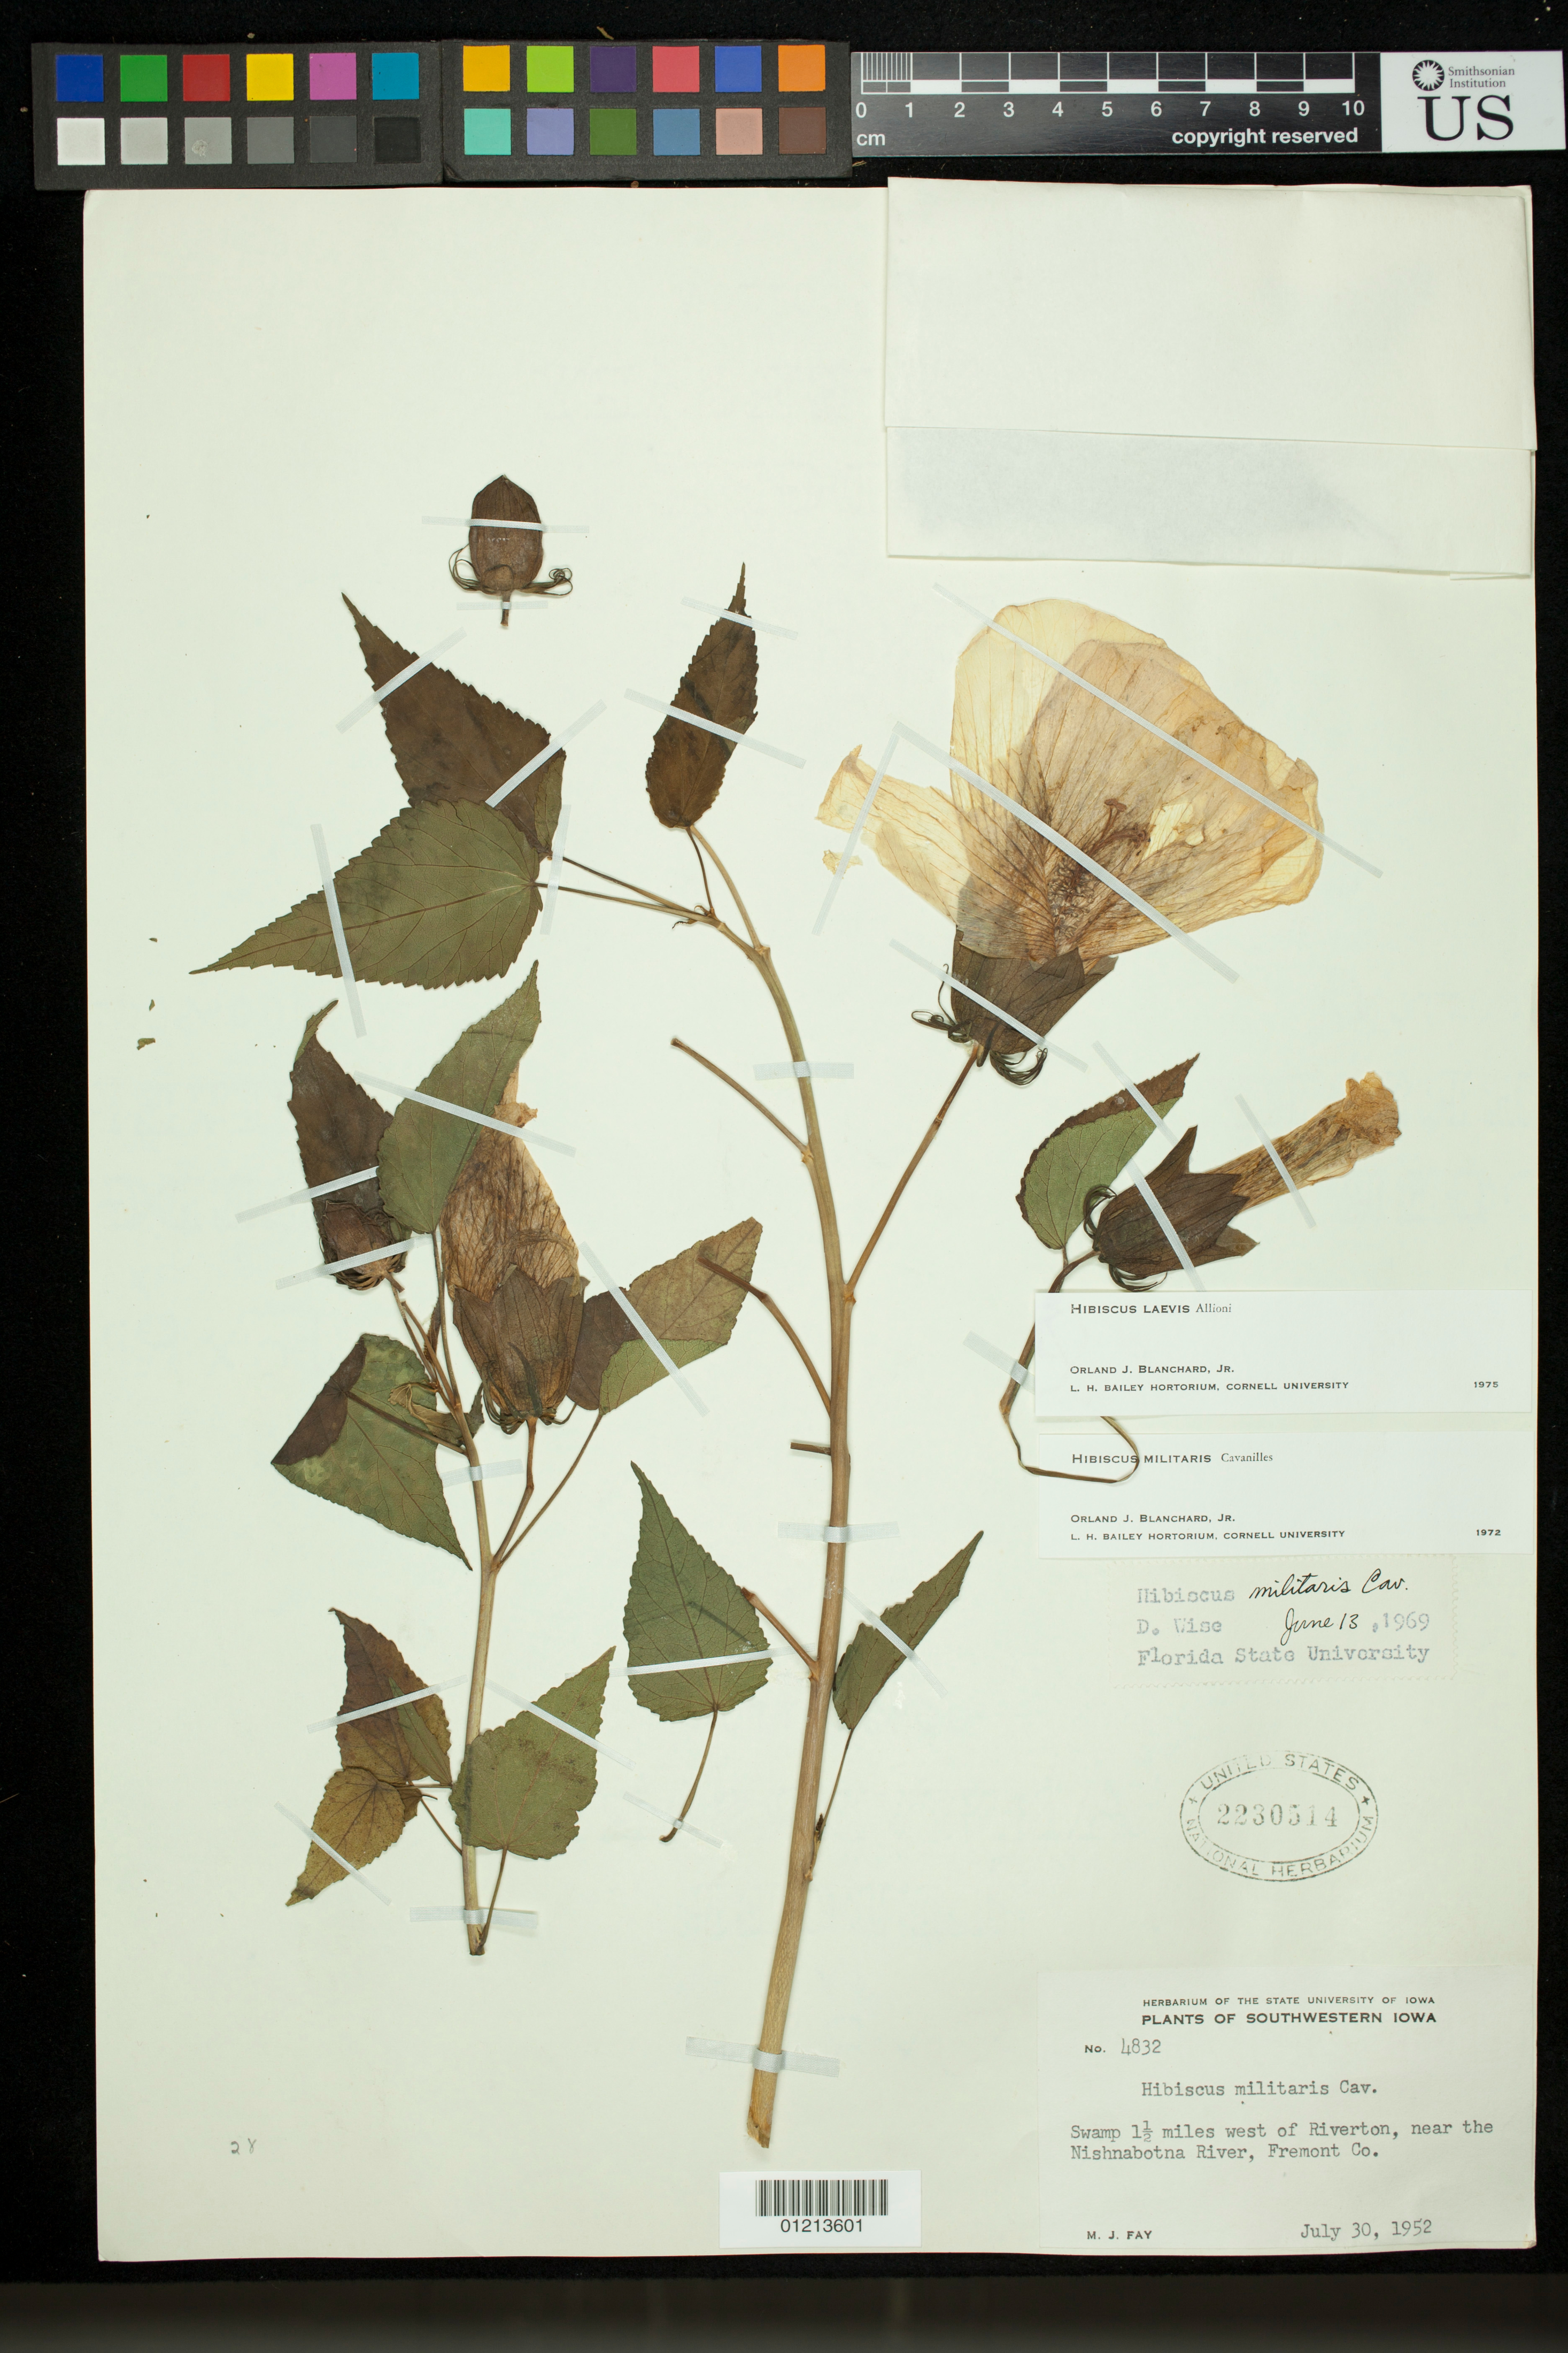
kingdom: Plantae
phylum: Tracheophyta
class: Magnoliopsida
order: Malvales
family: Malvaceae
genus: Hibiscus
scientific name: Hibiscus laevis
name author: All.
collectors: M. Gay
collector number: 4832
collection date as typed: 30 Jul 1952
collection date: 1952-07-30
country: United States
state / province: Iowa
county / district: Fremont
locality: Swamp 1.5 miles west of Riverton, near the Nishnabotna River, Fremont Co.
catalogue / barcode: US 2230514